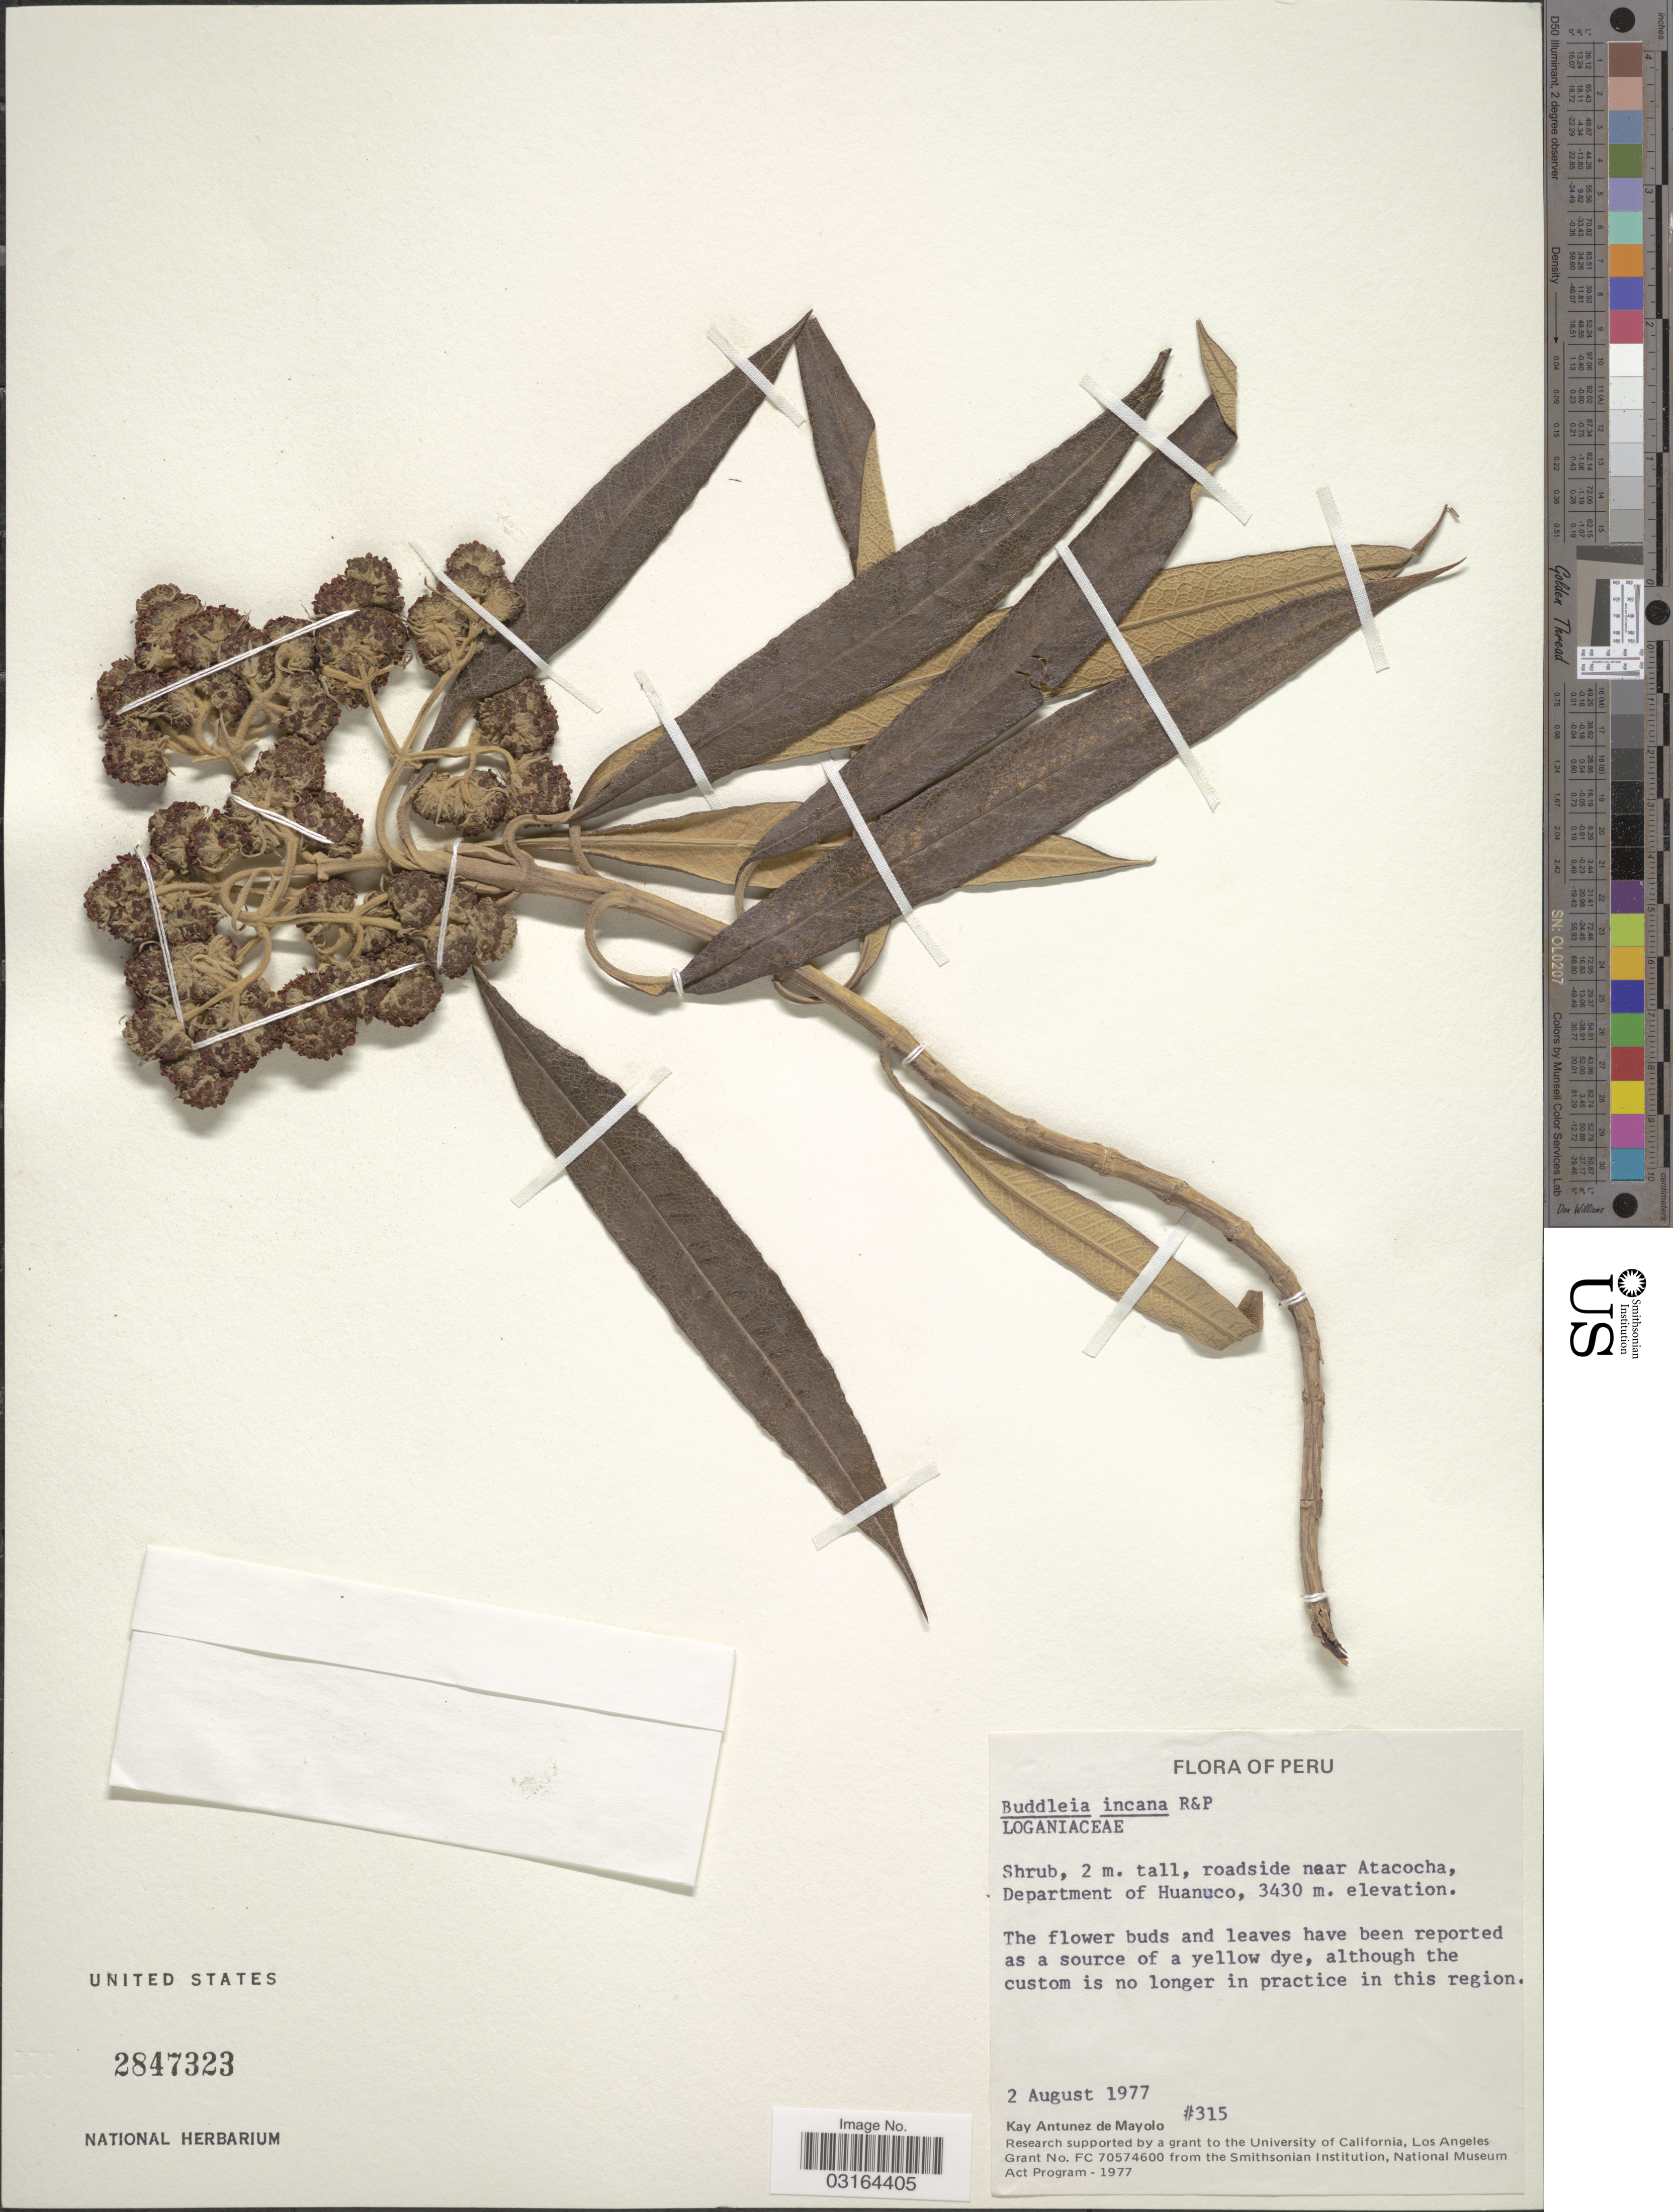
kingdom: Plantae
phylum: Tracheophyta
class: Magnoliopsida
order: Lamiales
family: Scrophulariaceae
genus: Buddleja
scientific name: Buddleja incana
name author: Ruiz & Pav.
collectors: K. Antunez de Mayolo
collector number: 315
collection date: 1977-08-02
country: Peru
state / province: Huánuco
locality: Roadside near Atacocha, Department of Huanuco.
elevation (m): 3430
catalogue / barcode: US 2847323